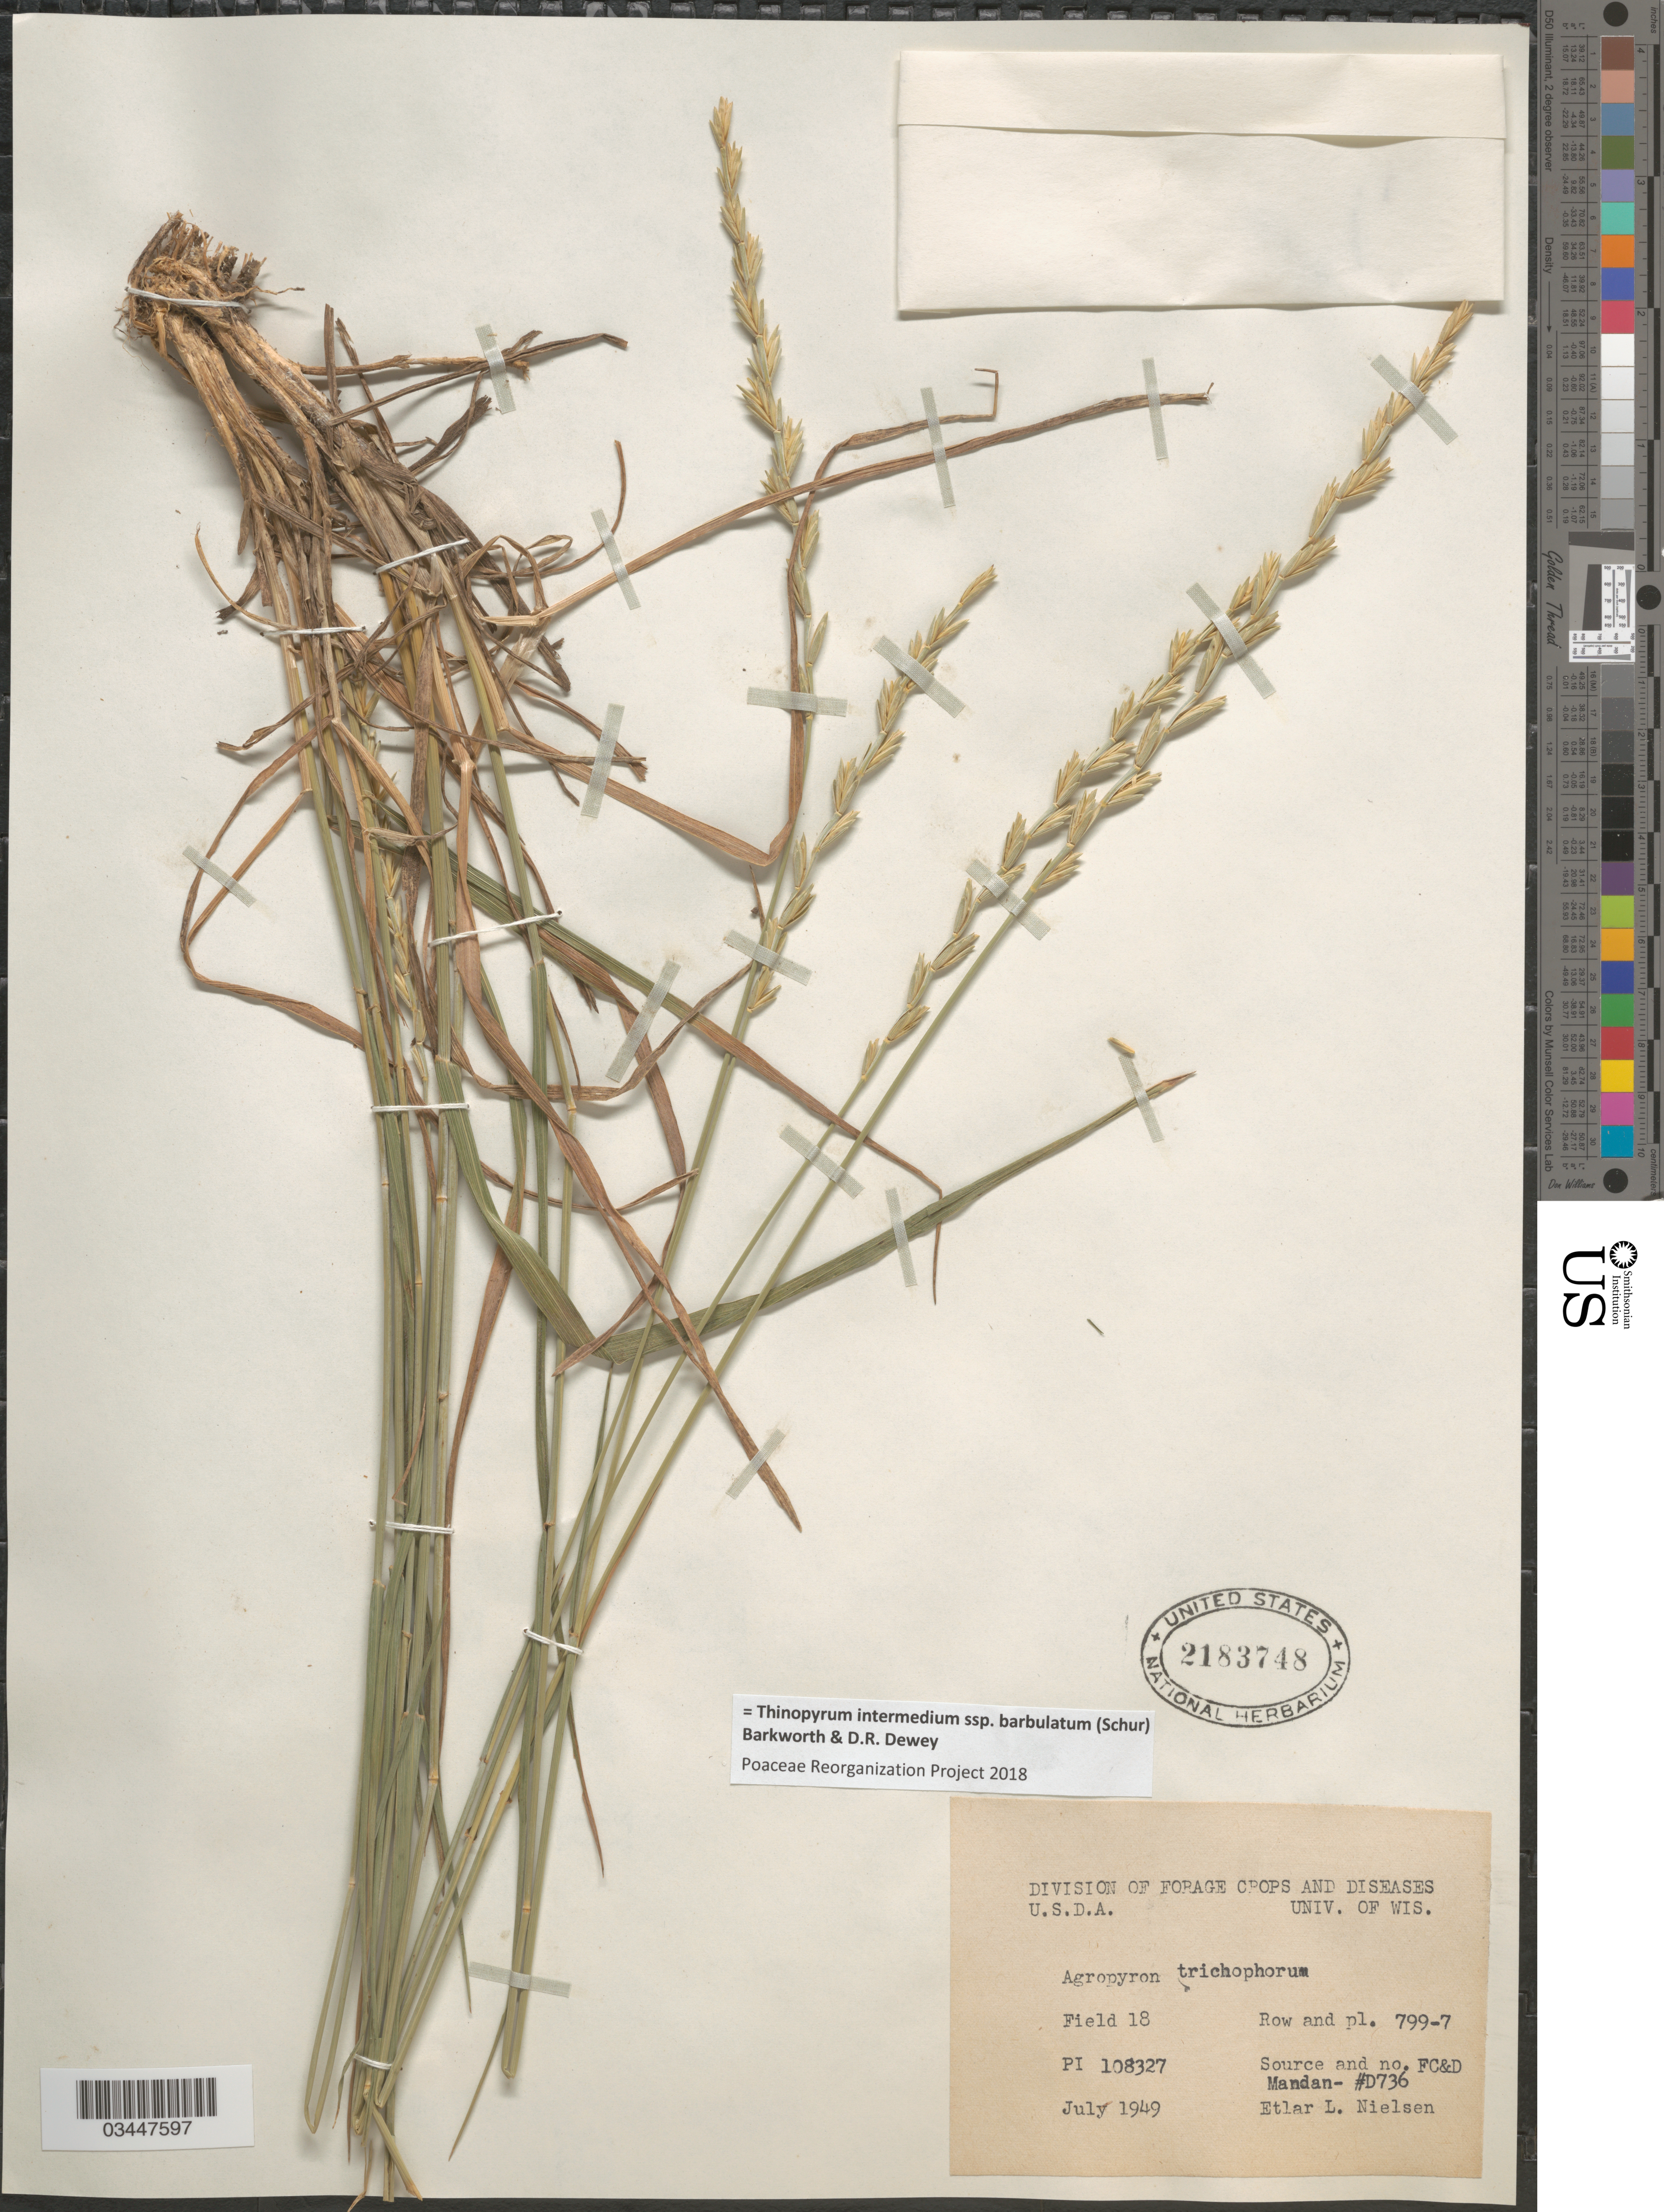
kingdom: Plantae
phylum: Tracheophyta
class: Liliopsida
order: Poales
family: Poaceae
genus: Thinopyrum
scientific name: Thinopyrum intermedium subsp. barbulatum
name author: (Schur) Barkworth & Dewey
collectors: E. L. Nielsen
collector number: PI108327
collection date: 1949-07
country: United States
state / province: Washington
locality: Field 18. Row and pl. 799-7.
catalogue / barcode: US 2183748